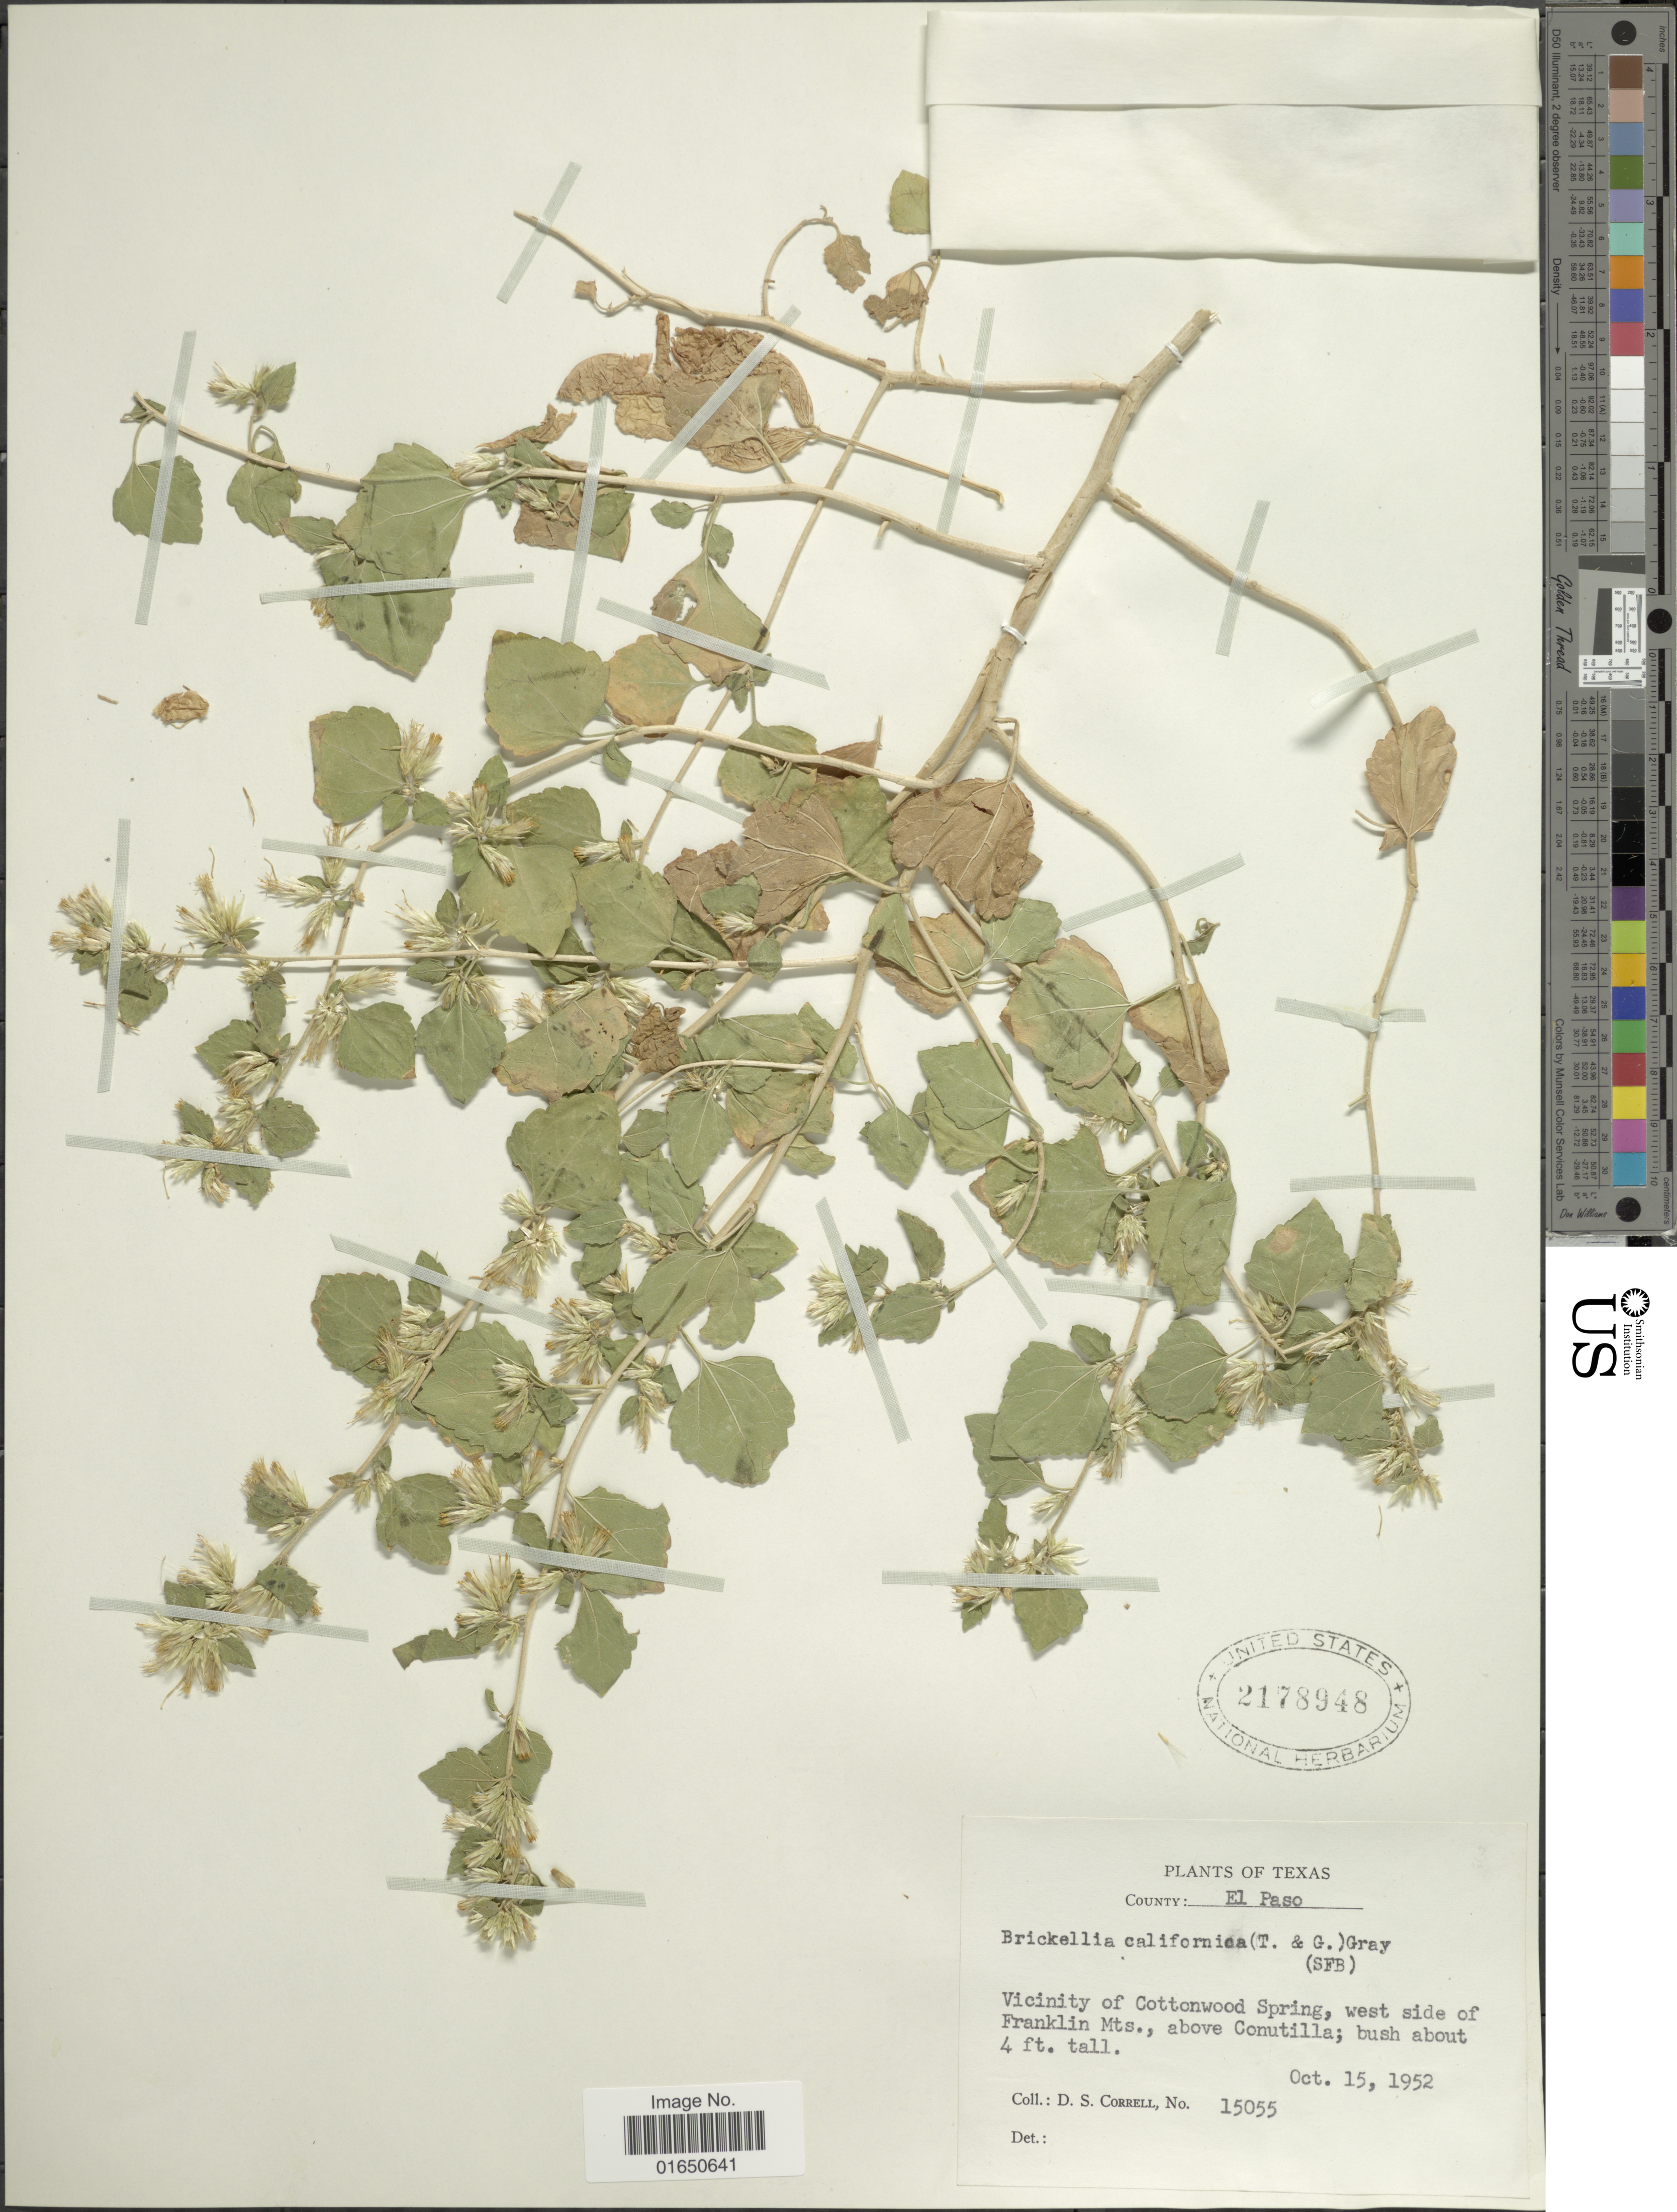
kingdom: Plantae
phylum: Tracheophyta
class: Magnoliopsida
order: Asterales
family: Asteraceae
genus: Brickellia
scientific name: Brickellia californica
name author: (Torr. & A. Gray) A. Gray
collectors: D. S. Correll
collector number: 15055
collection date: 1952-10-15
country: United States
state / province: Texas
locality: County: El Paso. Vicinity of Cottonwood Spring, west side of Franklin Mts., above Conutilla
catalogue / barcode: US 2178948